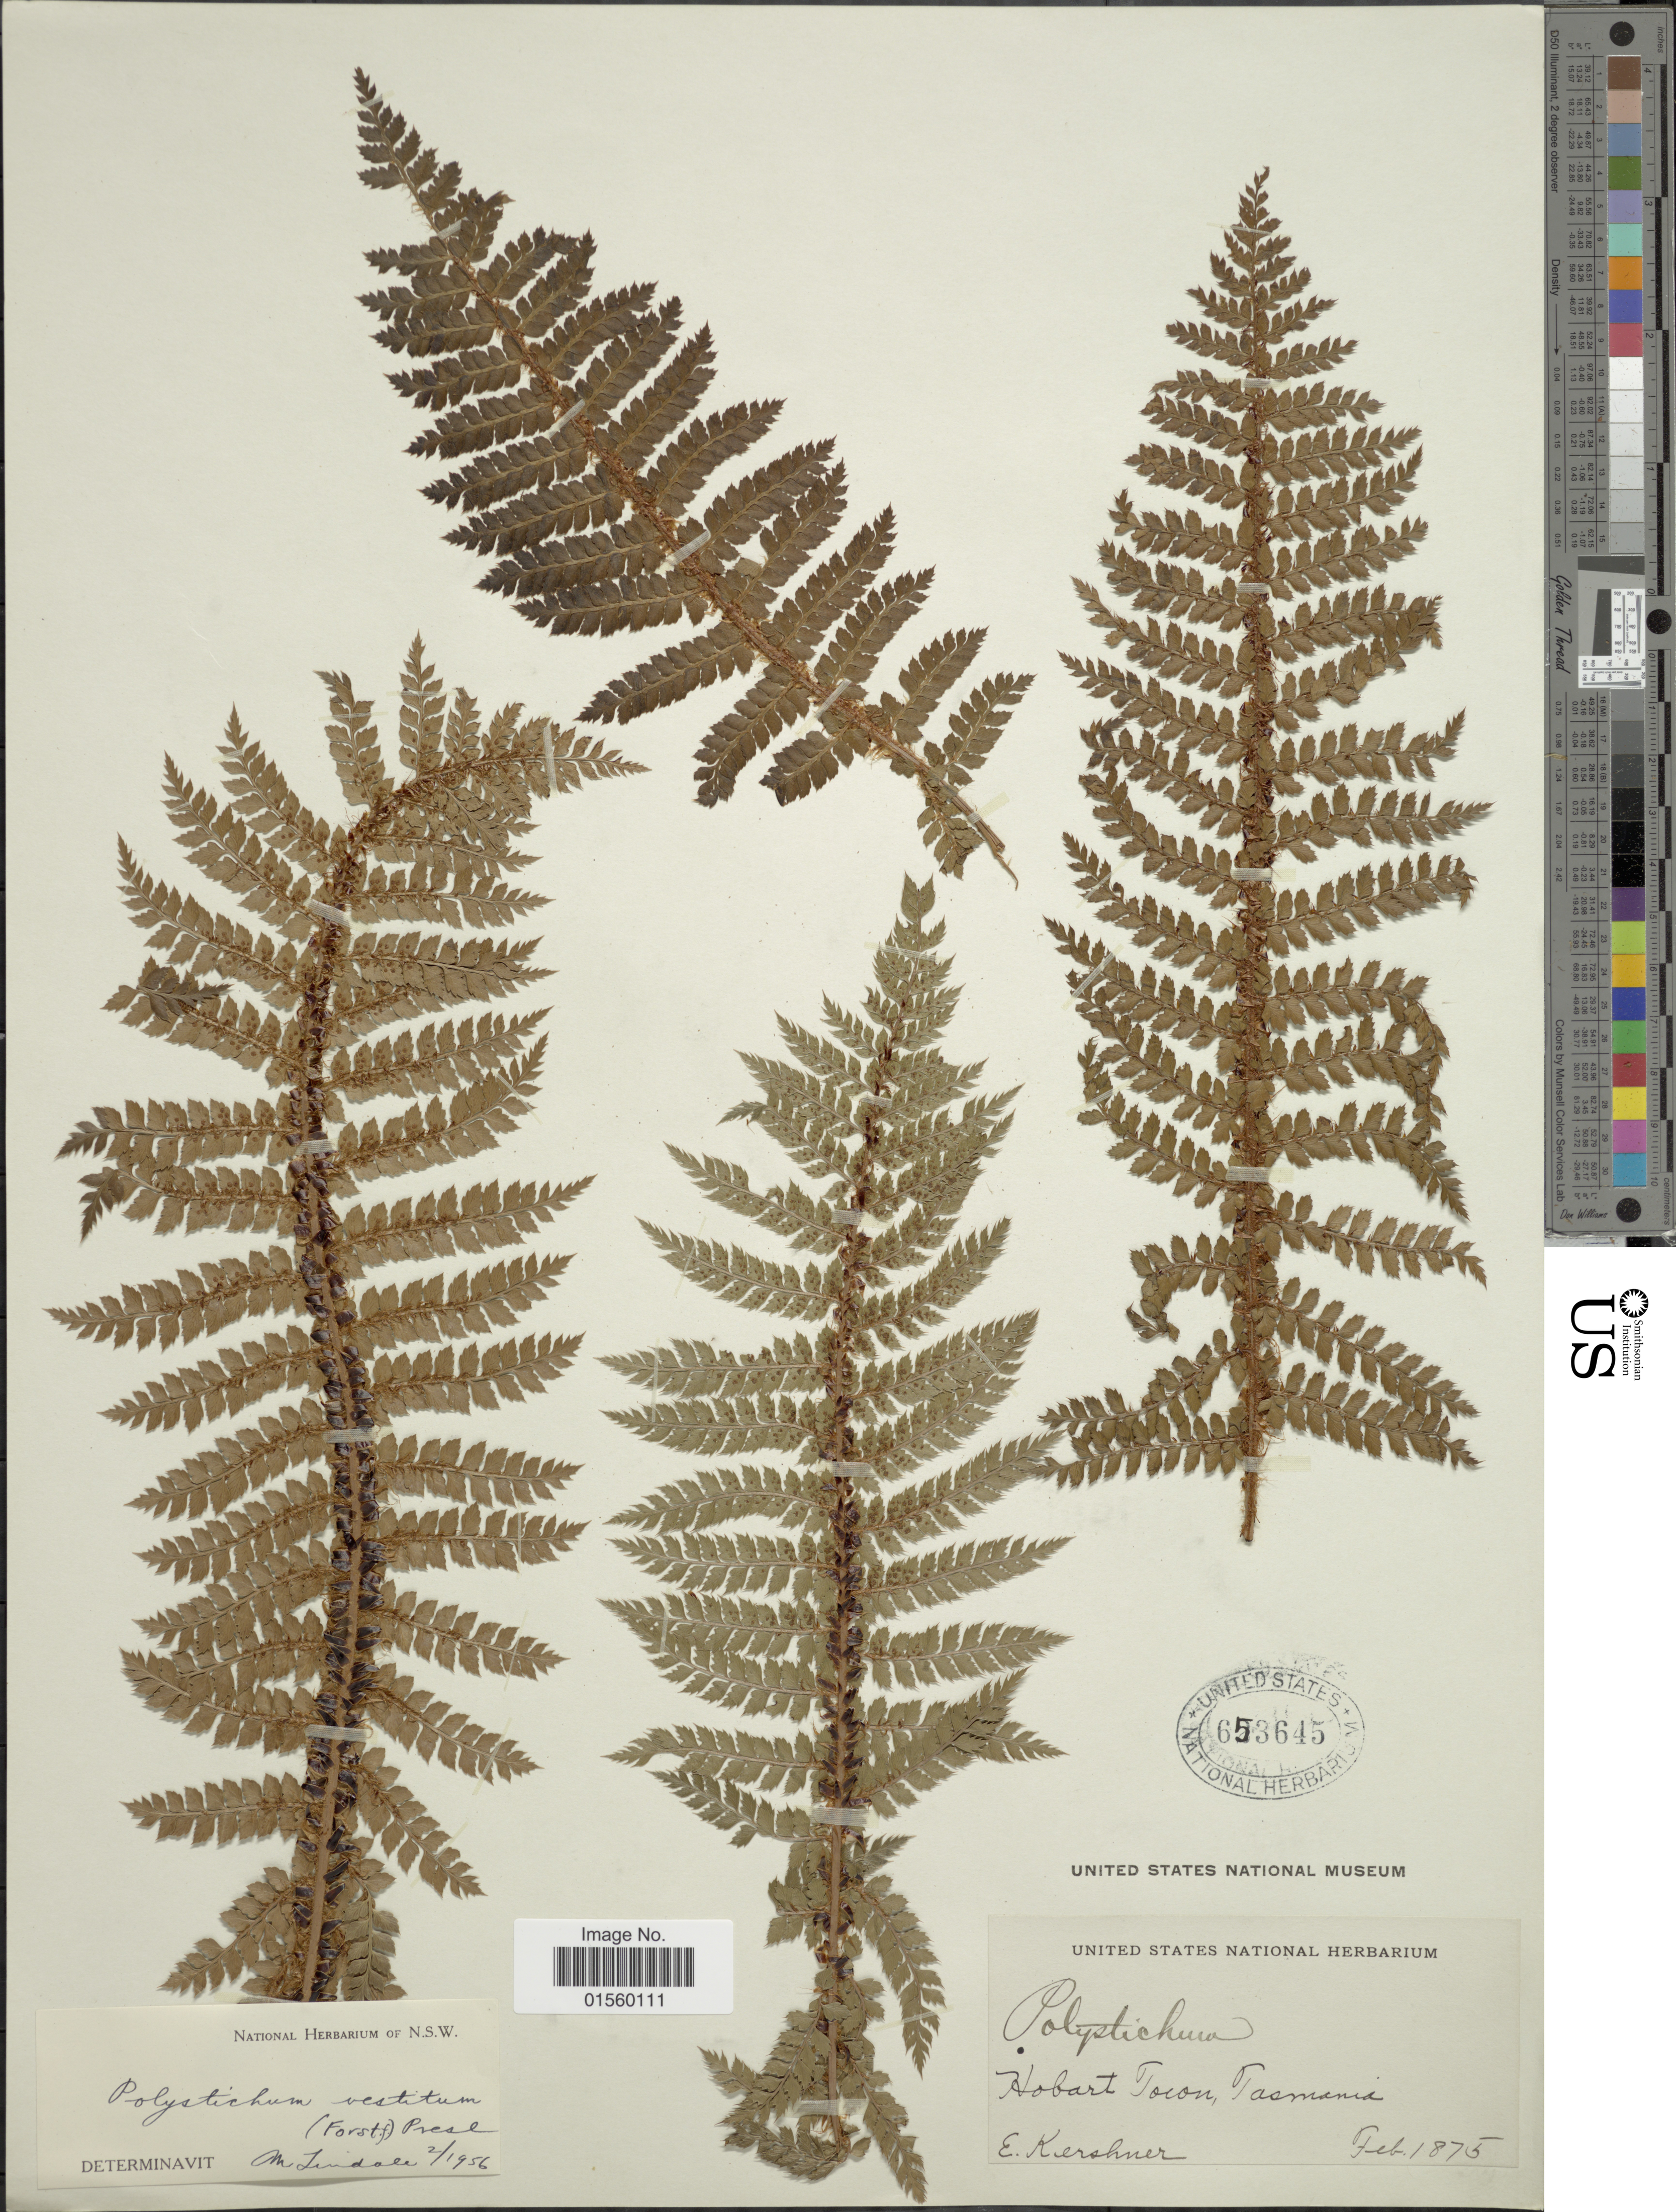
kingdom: Plantae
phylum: Tracheophyta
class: Polypodiopsida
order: Polypodiales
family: Dryopteridaceae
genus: Polystichum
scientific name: Polystichum vestitum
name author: (Sw.) C. Presl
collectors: E. Kershner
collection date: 1875-02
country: Australia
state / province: Tasmania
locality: Hobart Tocon, Tasmania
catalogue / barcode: US 653645